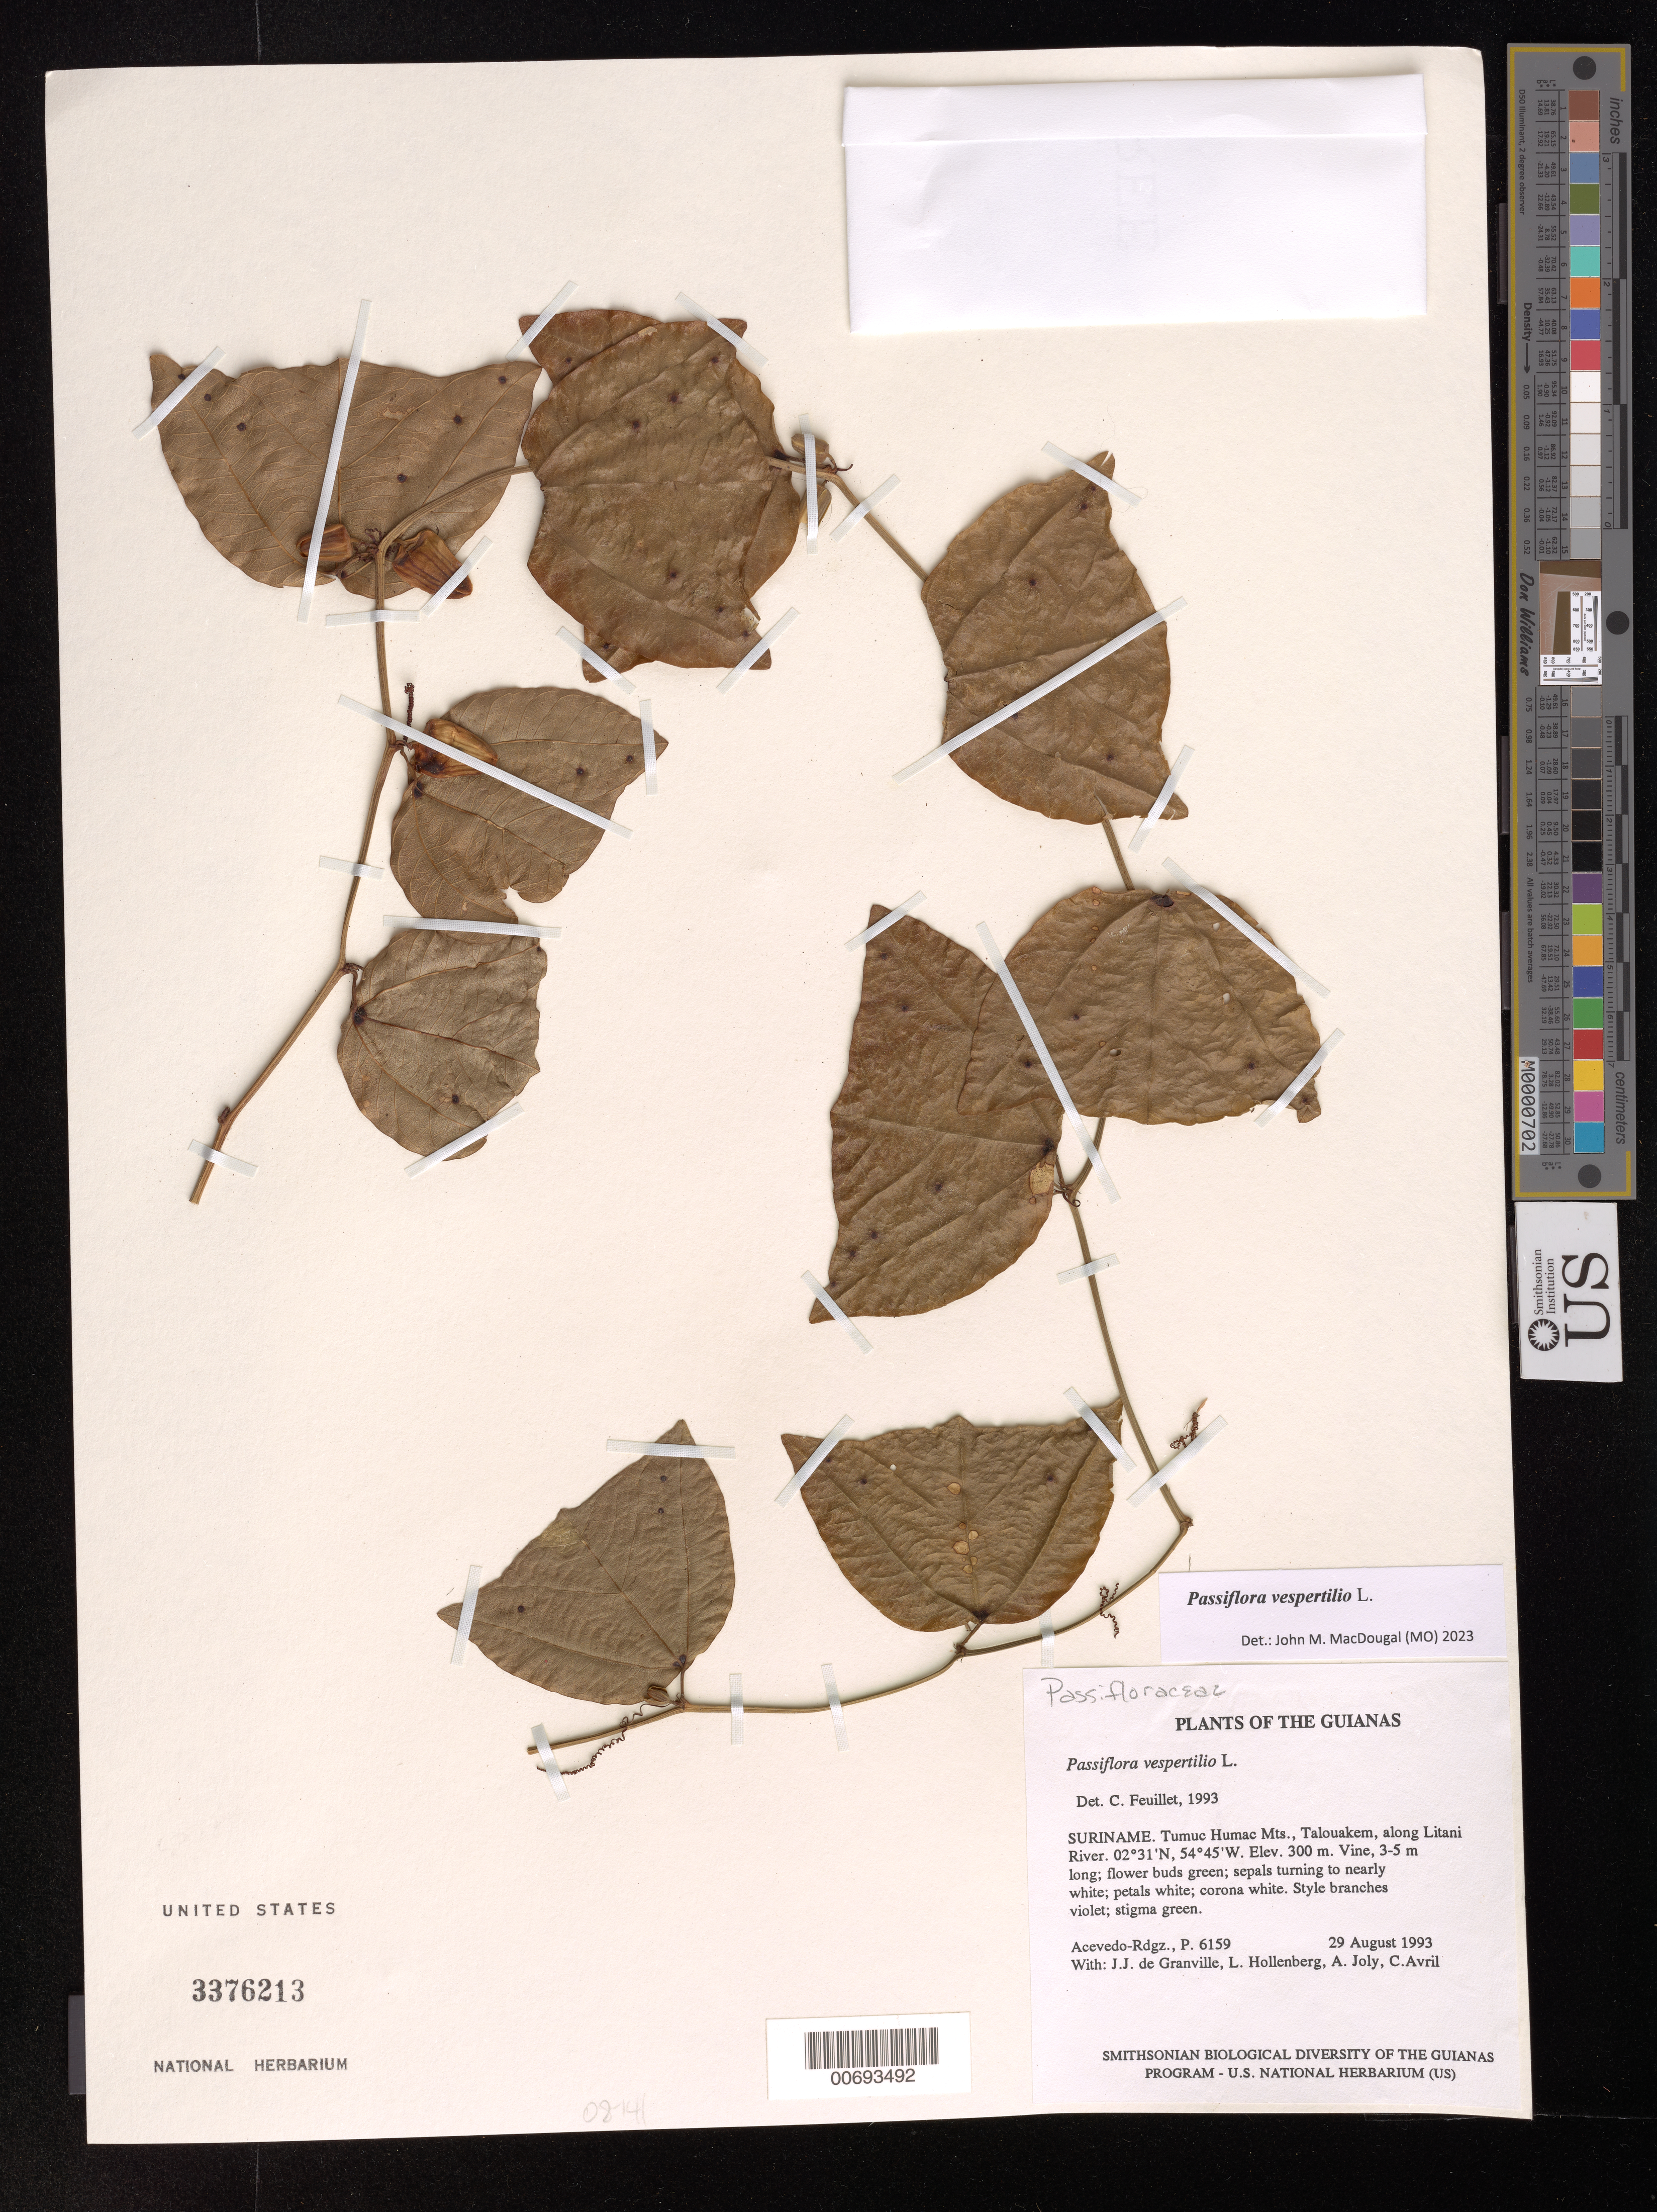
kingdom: Plantae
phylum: Tracheophyta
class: Magnoliopsida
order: Malpighiales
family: Passifloraceae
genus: Passiflora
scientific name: Passiflora vespertilio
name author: L.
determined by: Feuillet, C.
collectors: P. Acevedo-Rodr.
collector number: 6159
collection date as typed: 29 Aug 1993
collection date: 1993-08-29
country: Suriname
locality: Tumuc Humac Mts, Talouakem, Litani River.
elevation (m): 300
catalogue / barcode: US 3376213